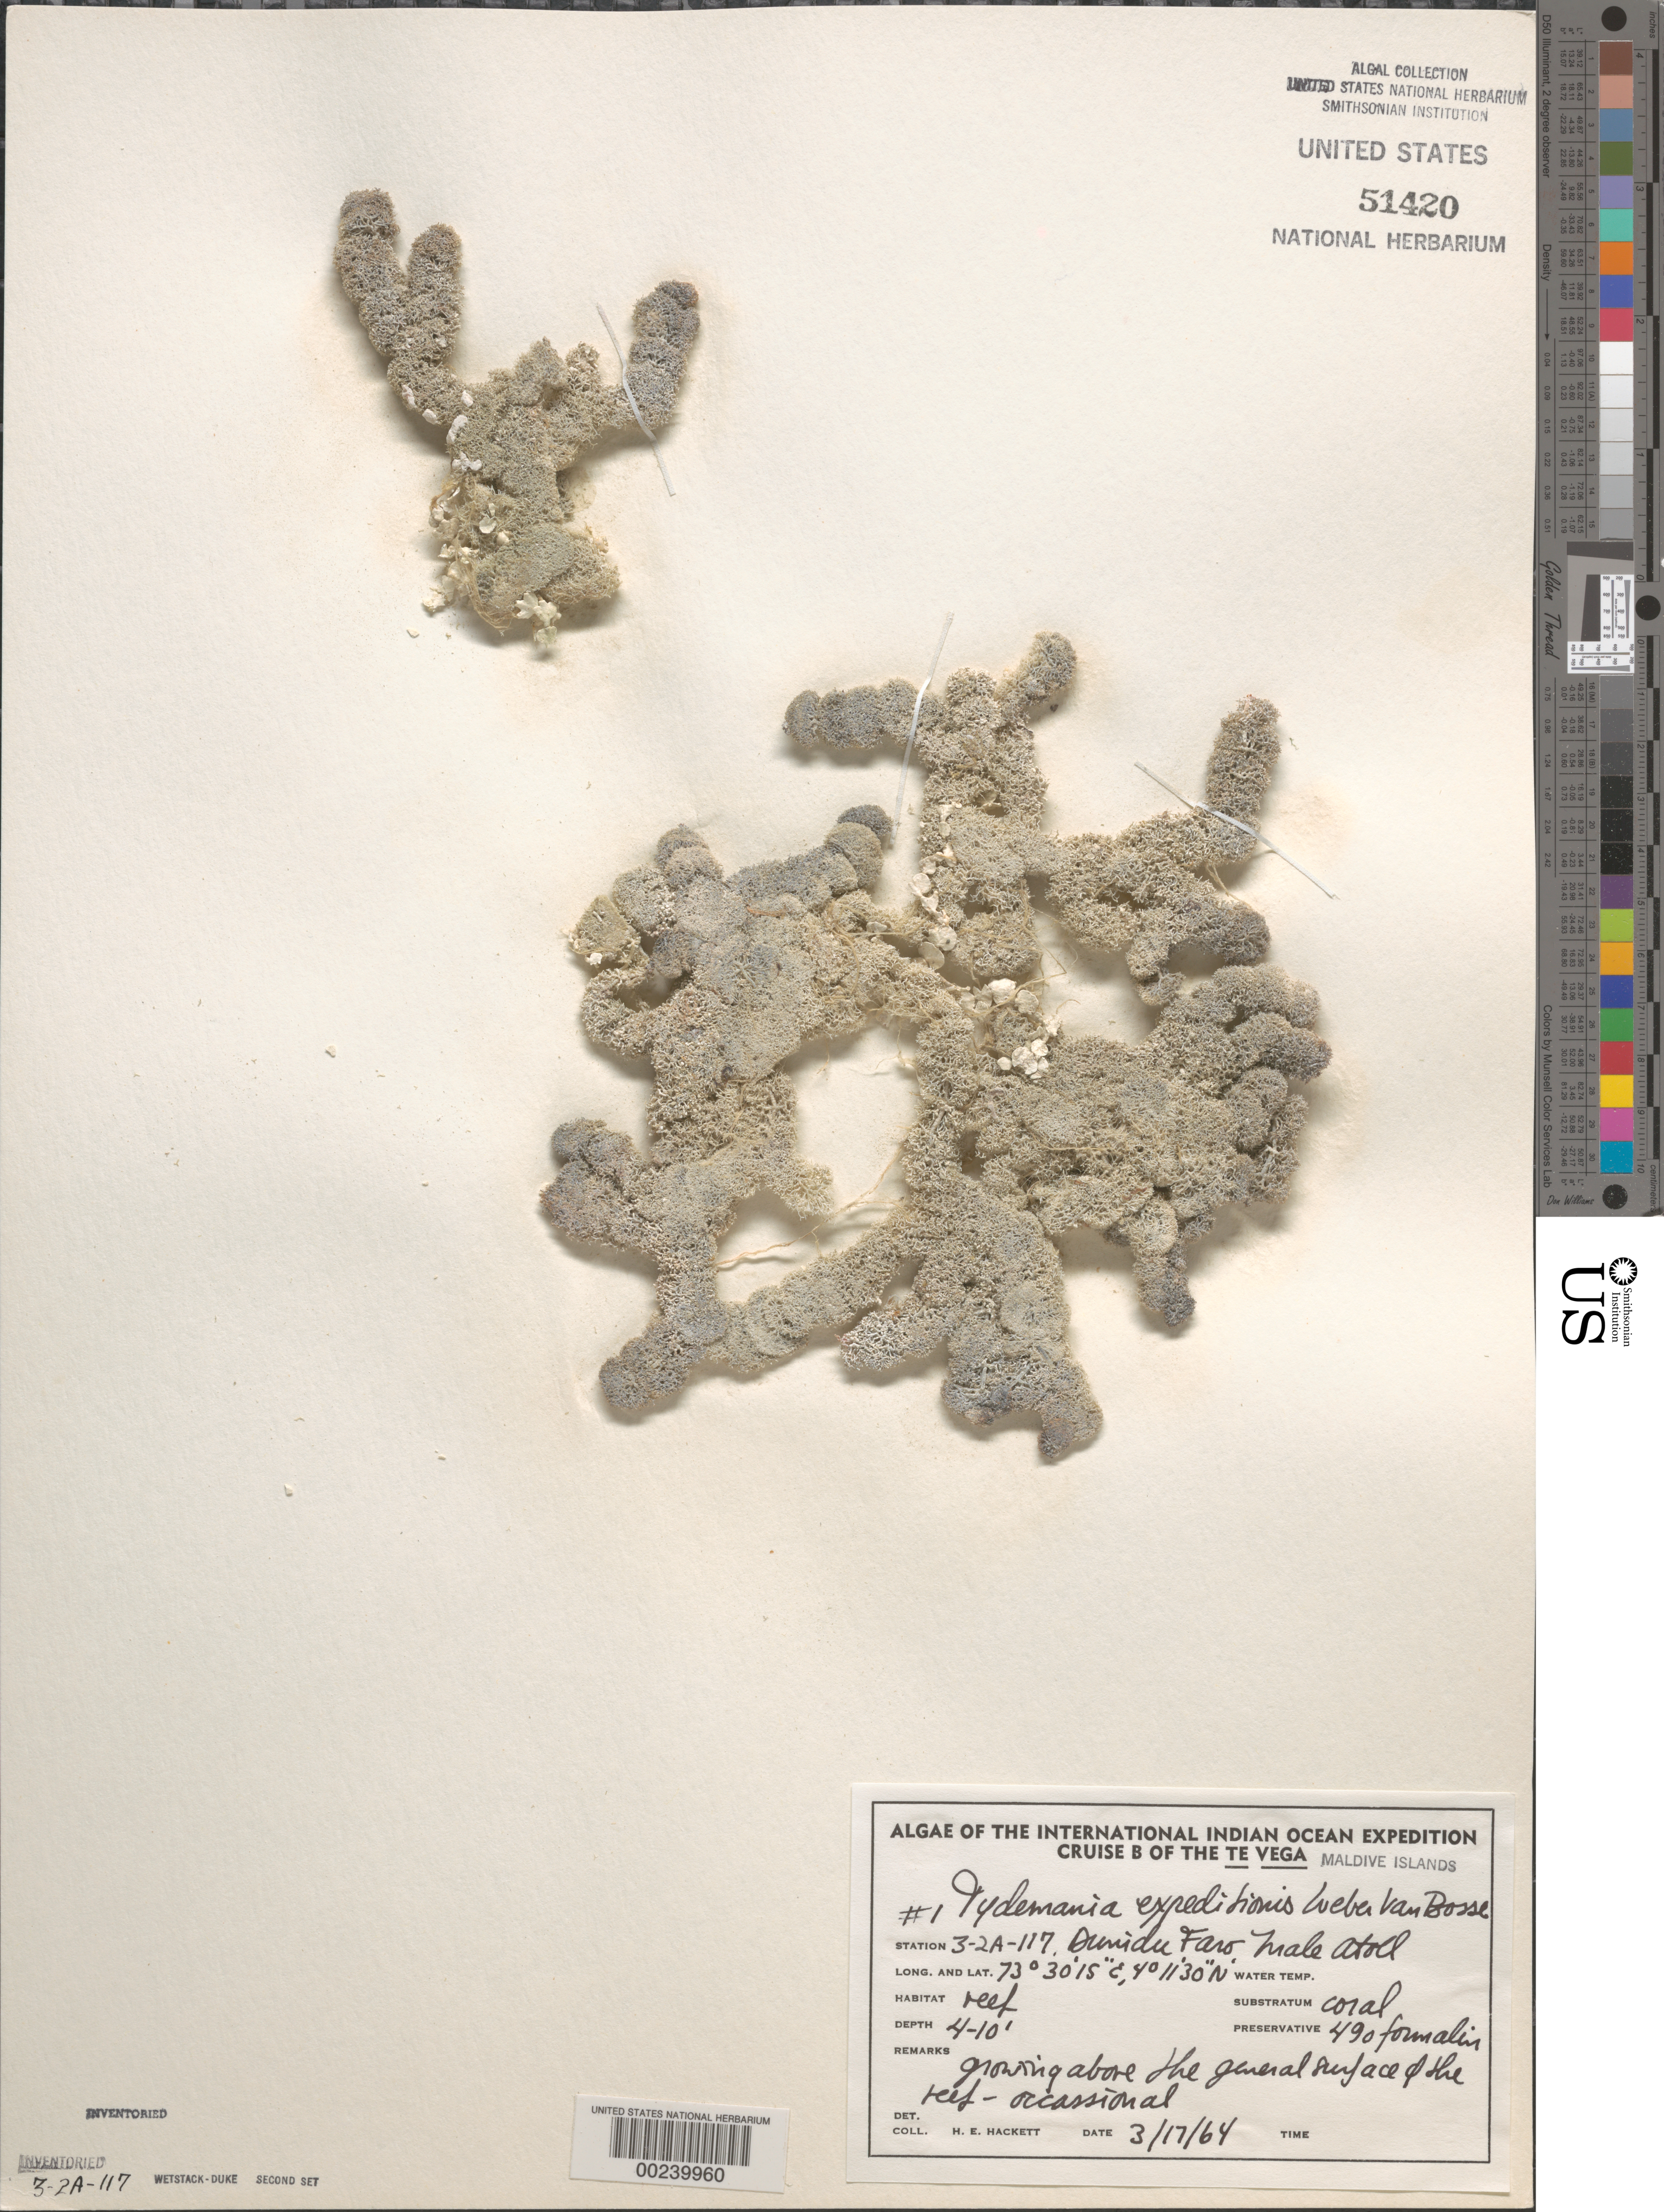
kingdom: Plantae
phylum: Chlorophyta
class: Ulvophyceae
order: Bryopsidales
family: Udoteaceae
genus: Tydemania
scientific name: Tydemania expeditionis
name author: Weber Bosse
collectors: H. E. Hackett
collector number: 1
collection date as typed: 17 Mar 1964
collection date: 1964-03-17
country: Maldive Islands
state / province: Kaafu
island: Male Atoll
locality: Dunidu Faru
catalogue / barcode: US 51420